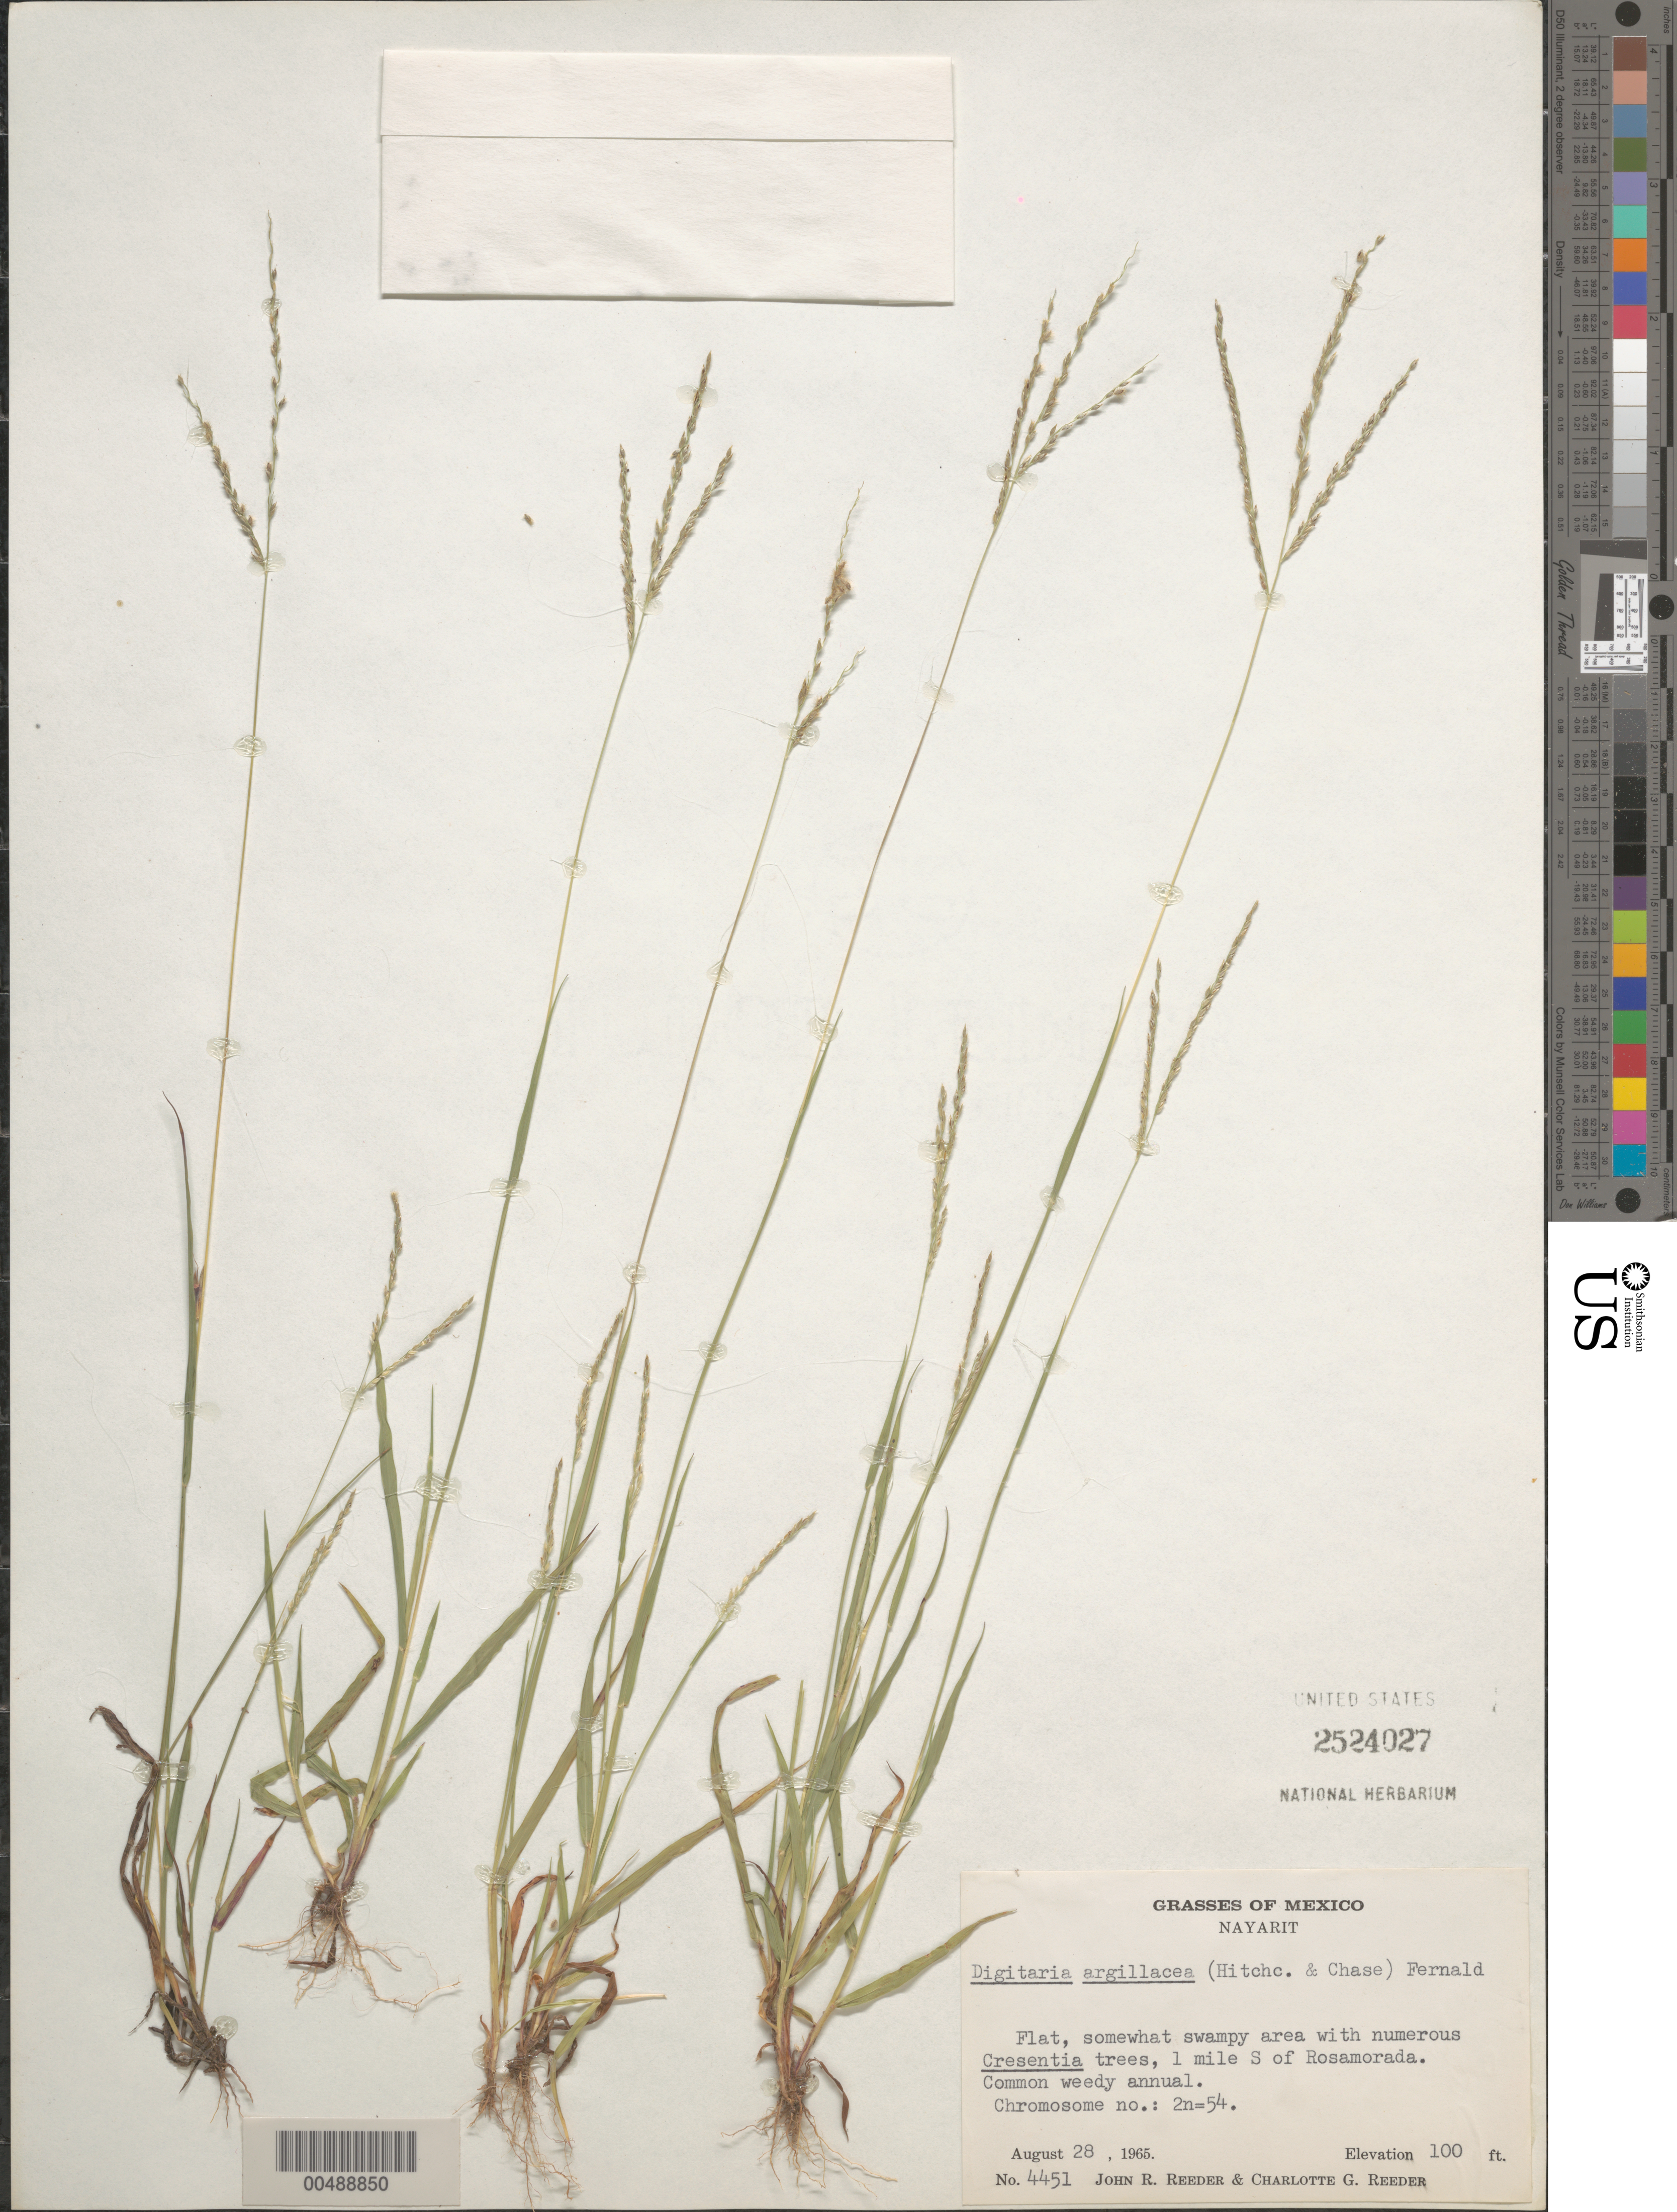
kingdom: Plantae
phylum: Tracheophyta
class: Liliopsida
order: Poales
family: Poaceae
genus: Digitaria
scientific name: Digitaria argillacea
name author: (Hitchc. & Chase) Fernald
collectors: J. R. Reeder & C. G. Reeder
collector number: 4451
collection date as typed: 28 Aug 1965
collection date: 1965-08-28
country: Mexico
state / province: Nayarit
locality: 1 mi S of Rosamorada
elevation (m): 30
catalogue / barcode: US 2524027